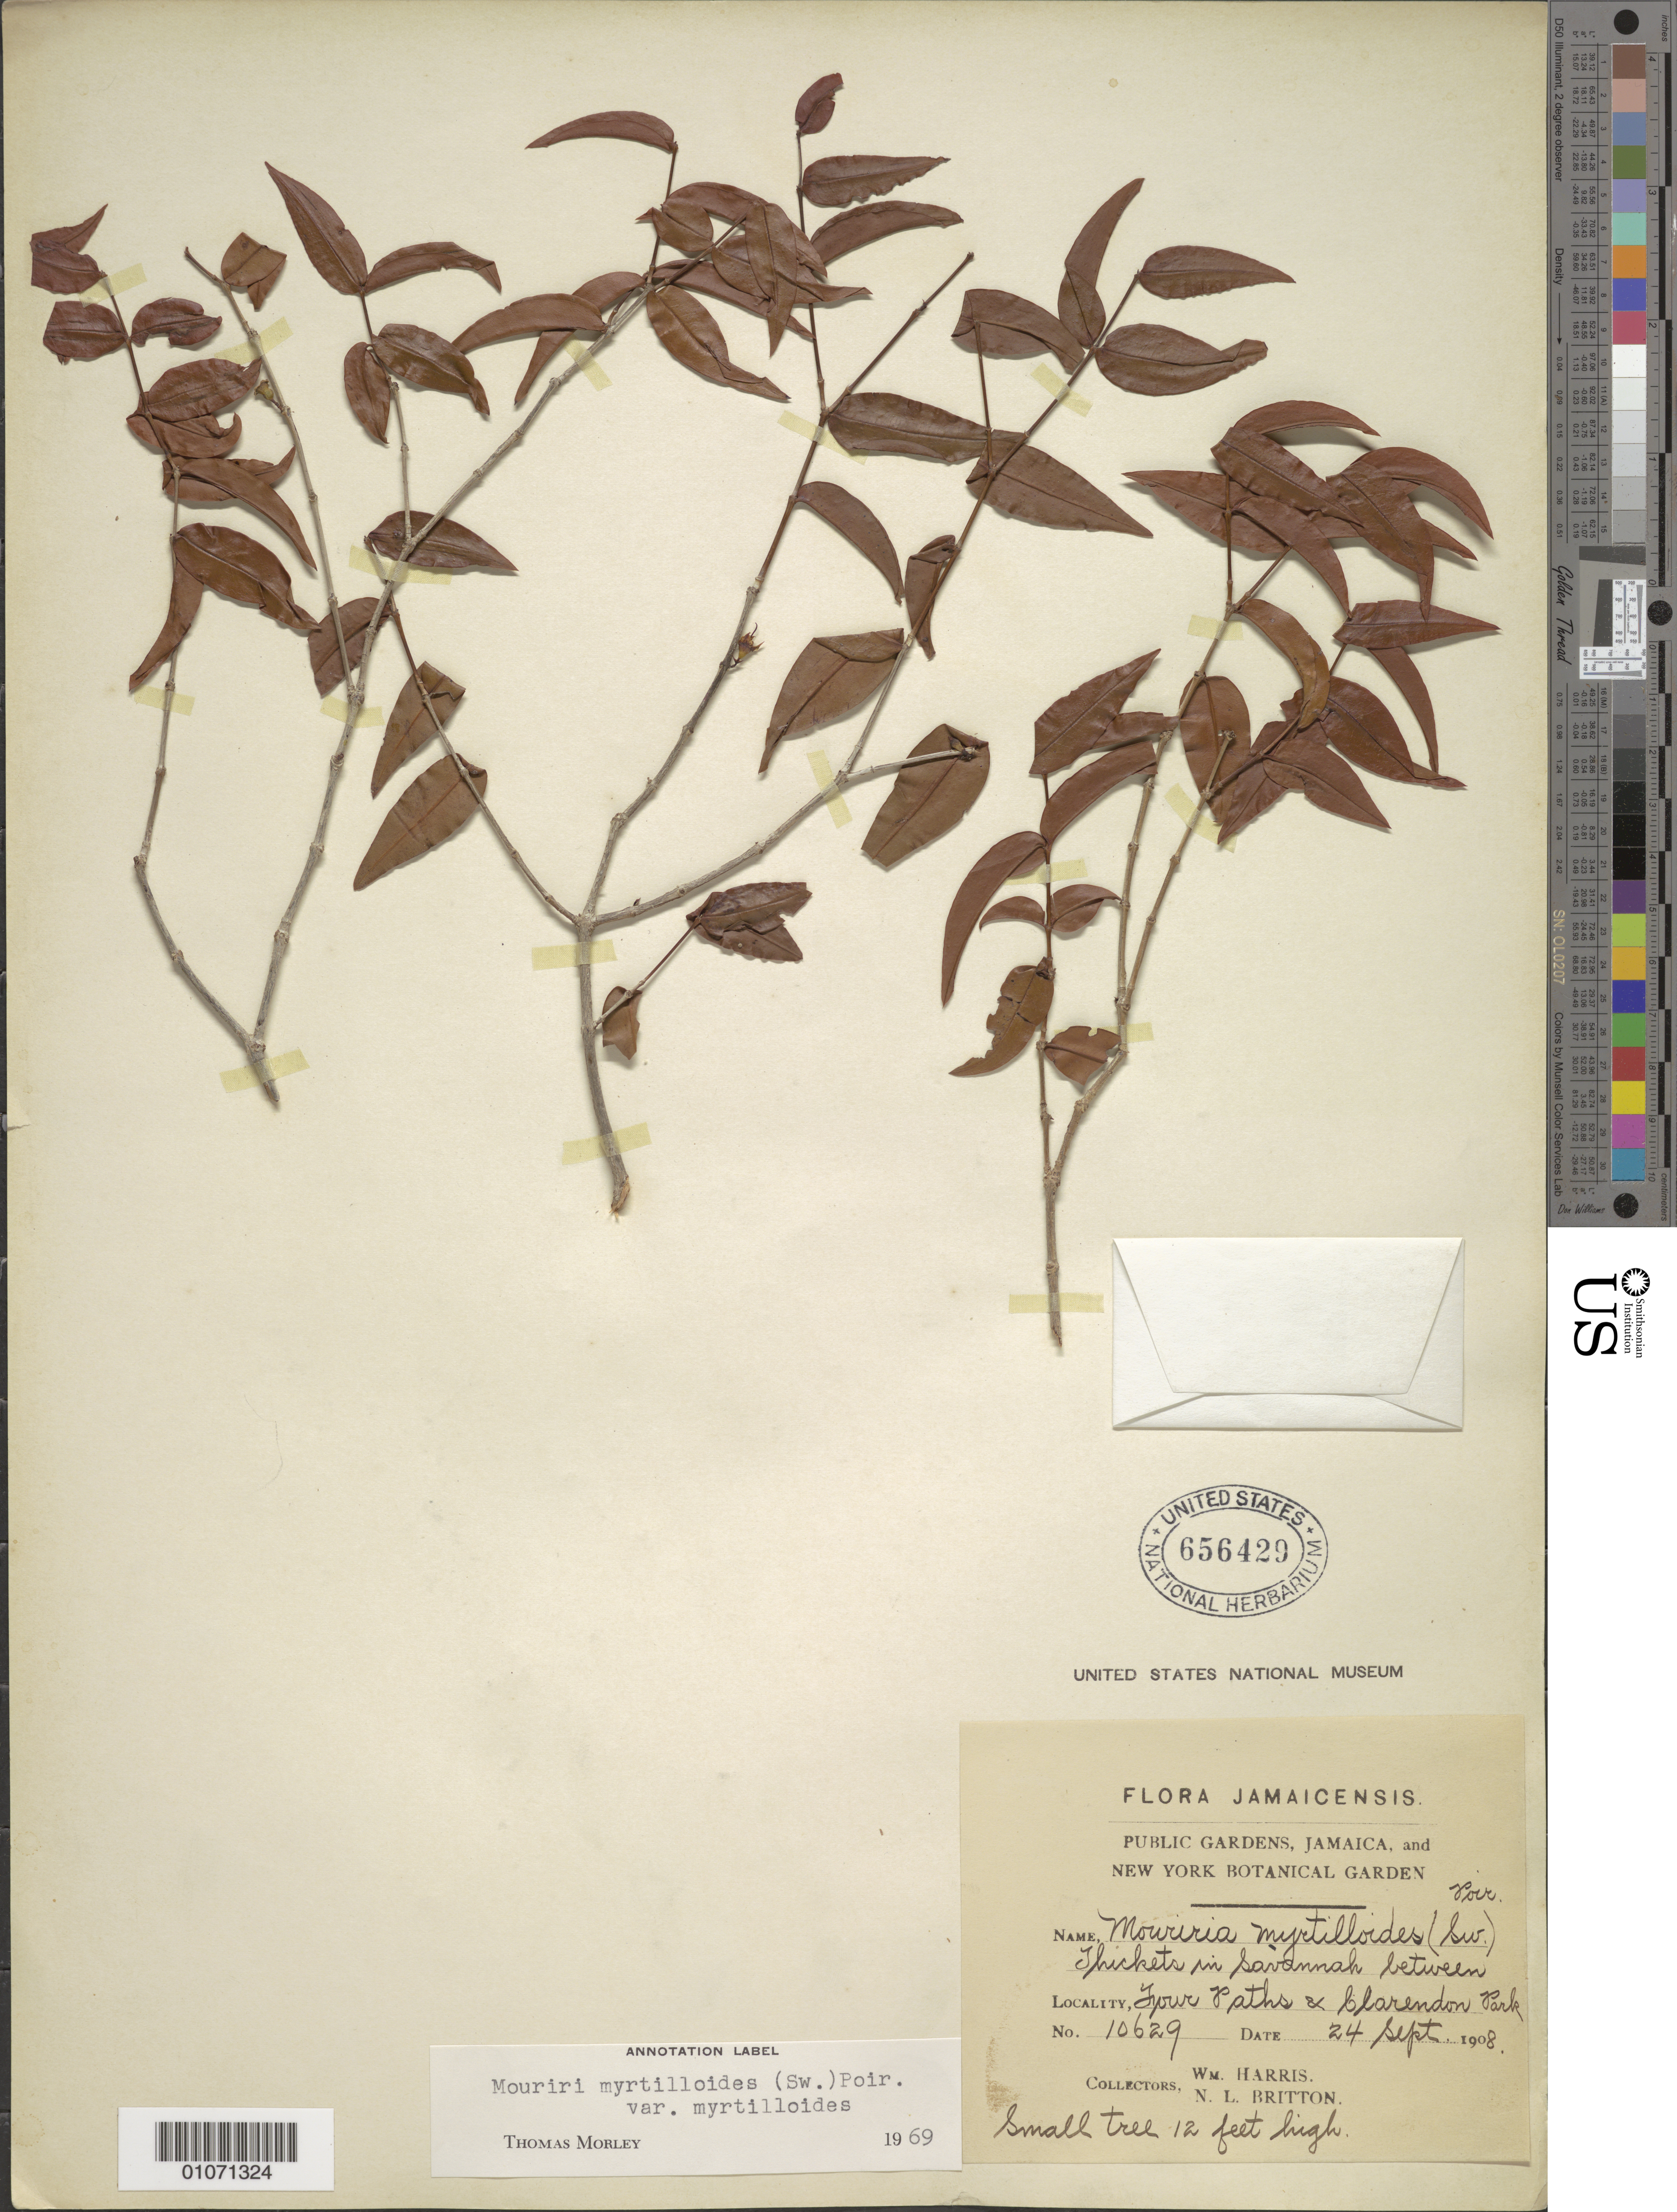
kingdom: Plantae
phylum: Tracheophyta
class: Magnoliopsida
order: Myrtales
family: Melastomataceae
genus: Mouriri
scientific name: Mouriri myrtilloides var. myrtilloides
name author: (Sw.) Poir.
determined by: Morley, T.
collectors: W. Harris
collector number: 10629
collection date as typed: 24 Sep 1908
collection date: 1908-09-24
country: Jamaica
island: Jamaica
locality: Savanna between Four Paths and Clarendon Park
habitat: Thickets, savanna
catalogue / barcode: US 656429